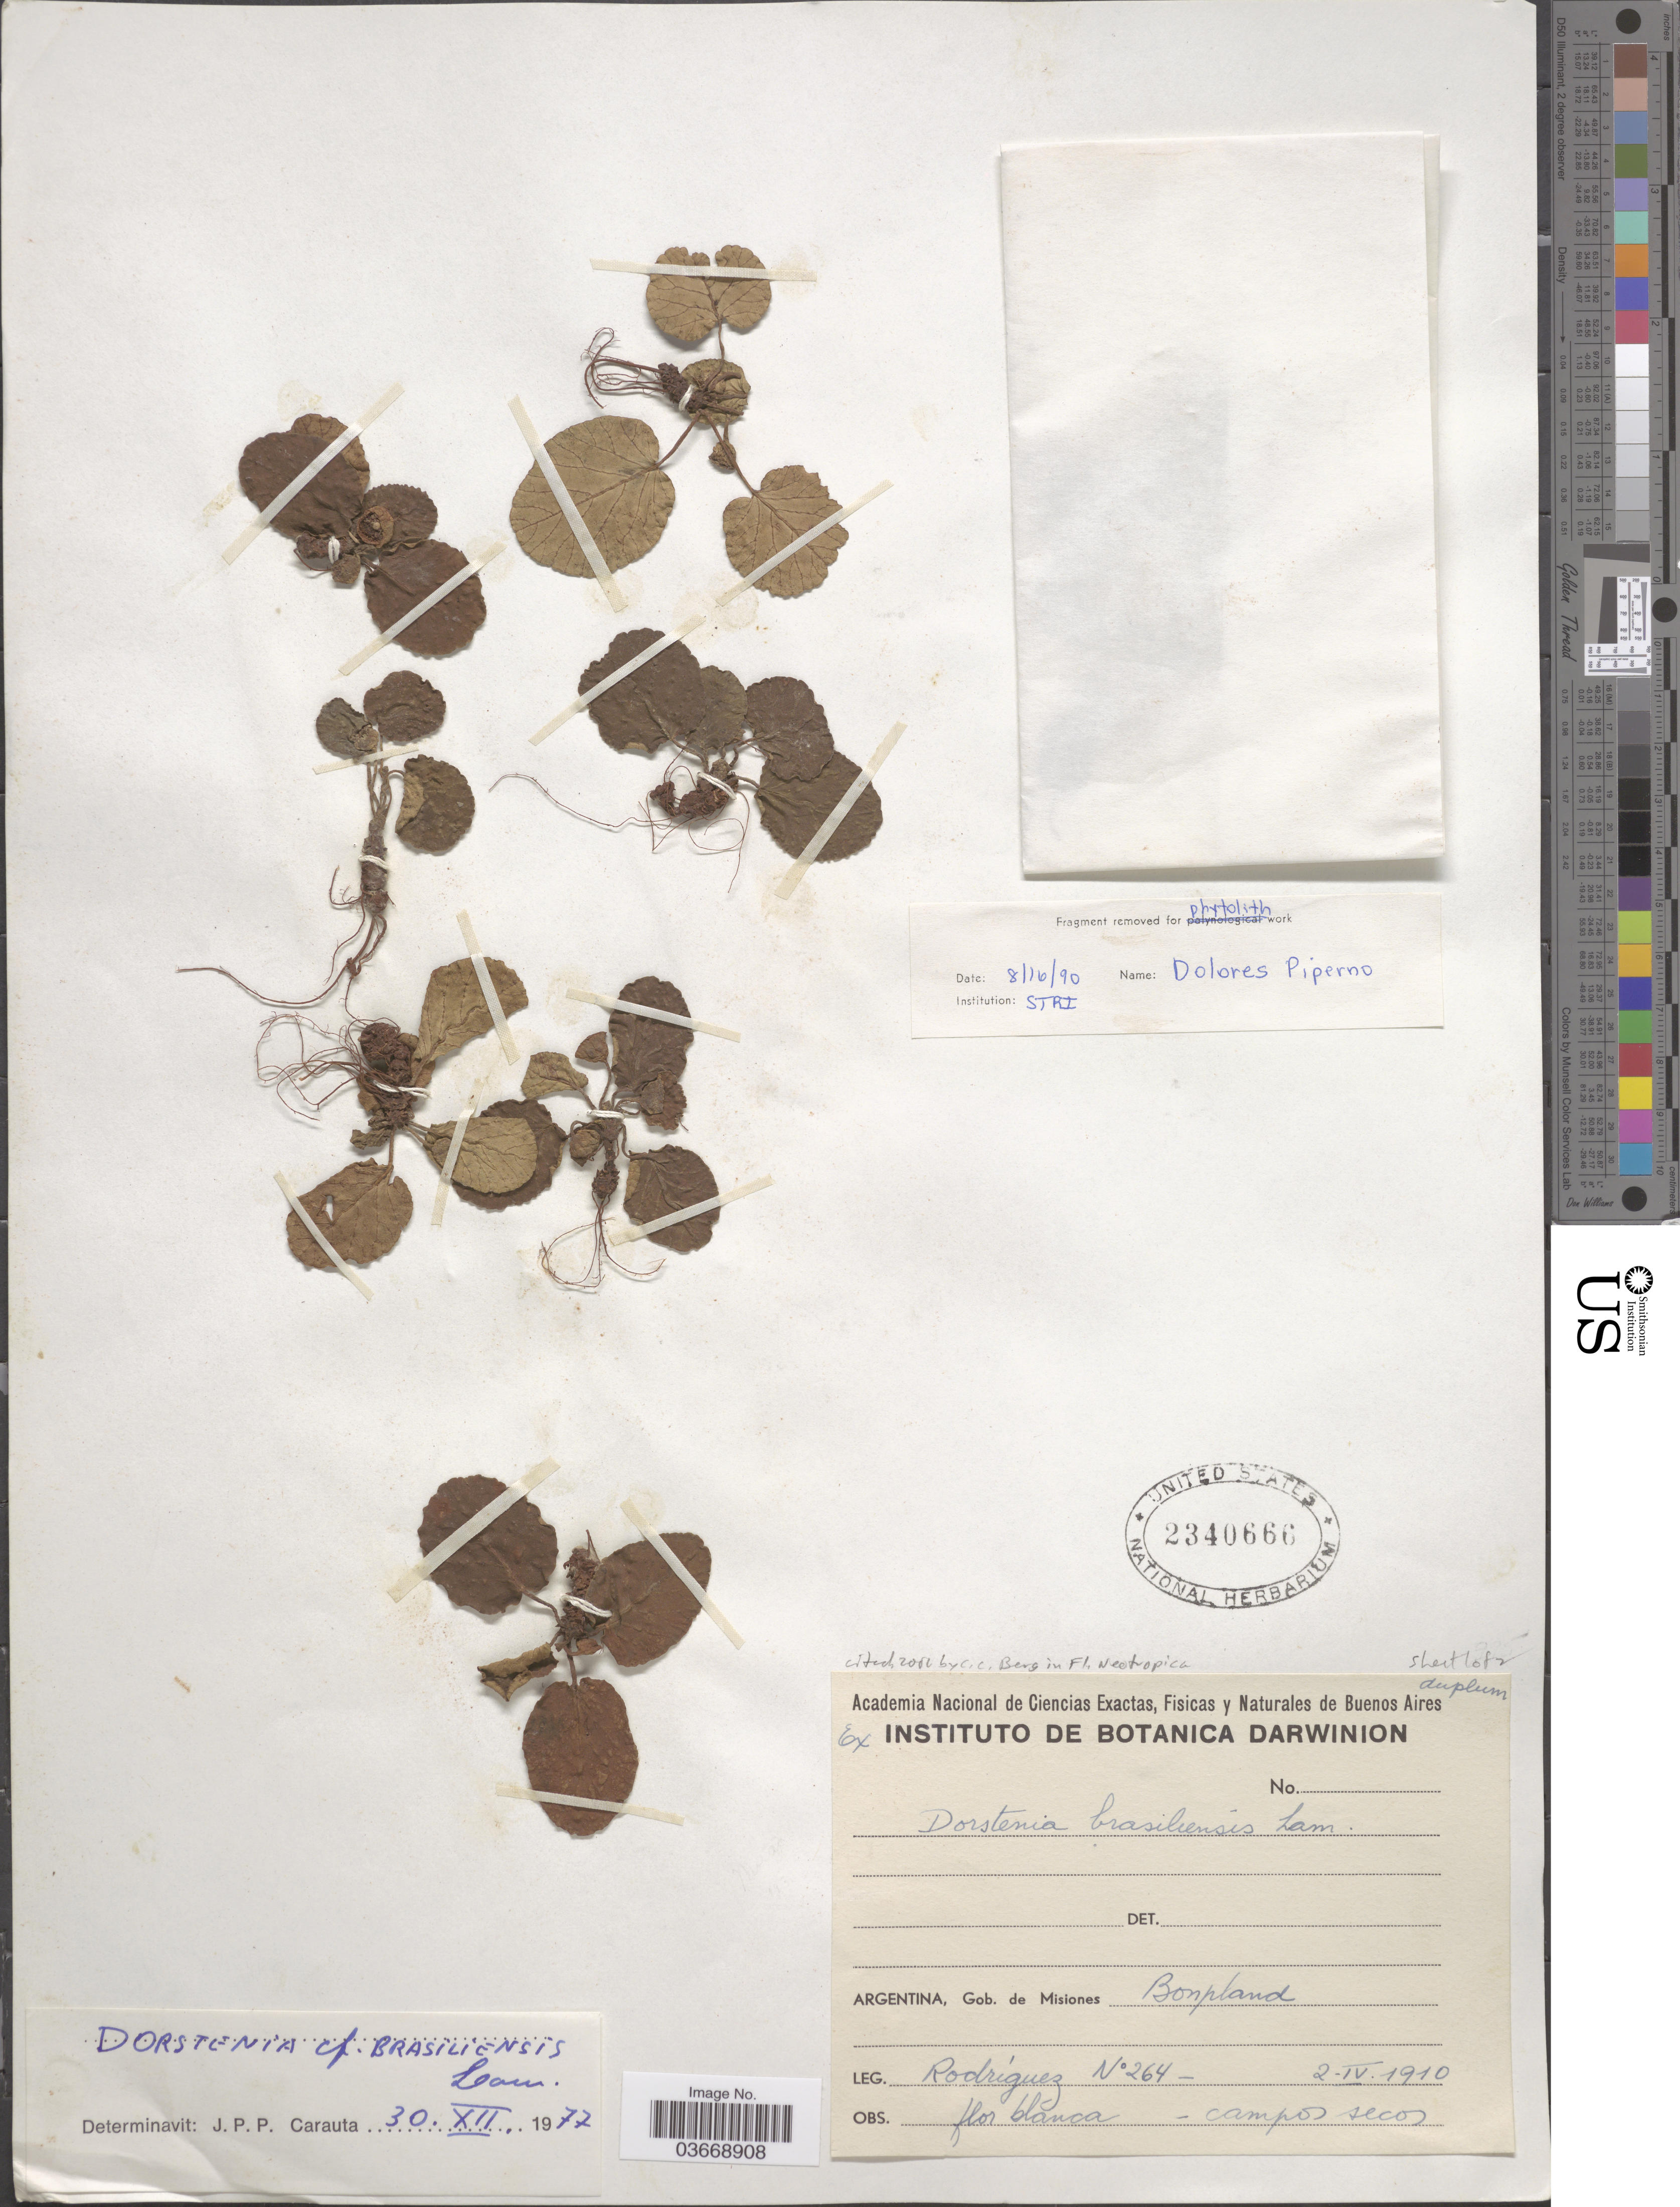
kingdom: Plantae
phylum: Tracheophyta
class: Magnoliopsida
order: Rosales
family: Moraceae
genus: Dorstenia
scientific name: Dorstenia brasiliensis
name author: Lam.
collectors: Rodriguez, --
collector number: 264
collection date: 1910-09-02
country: Argentina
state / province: Misiones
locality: Gob. de Misiones Bonpland.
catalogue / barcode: US 2340666